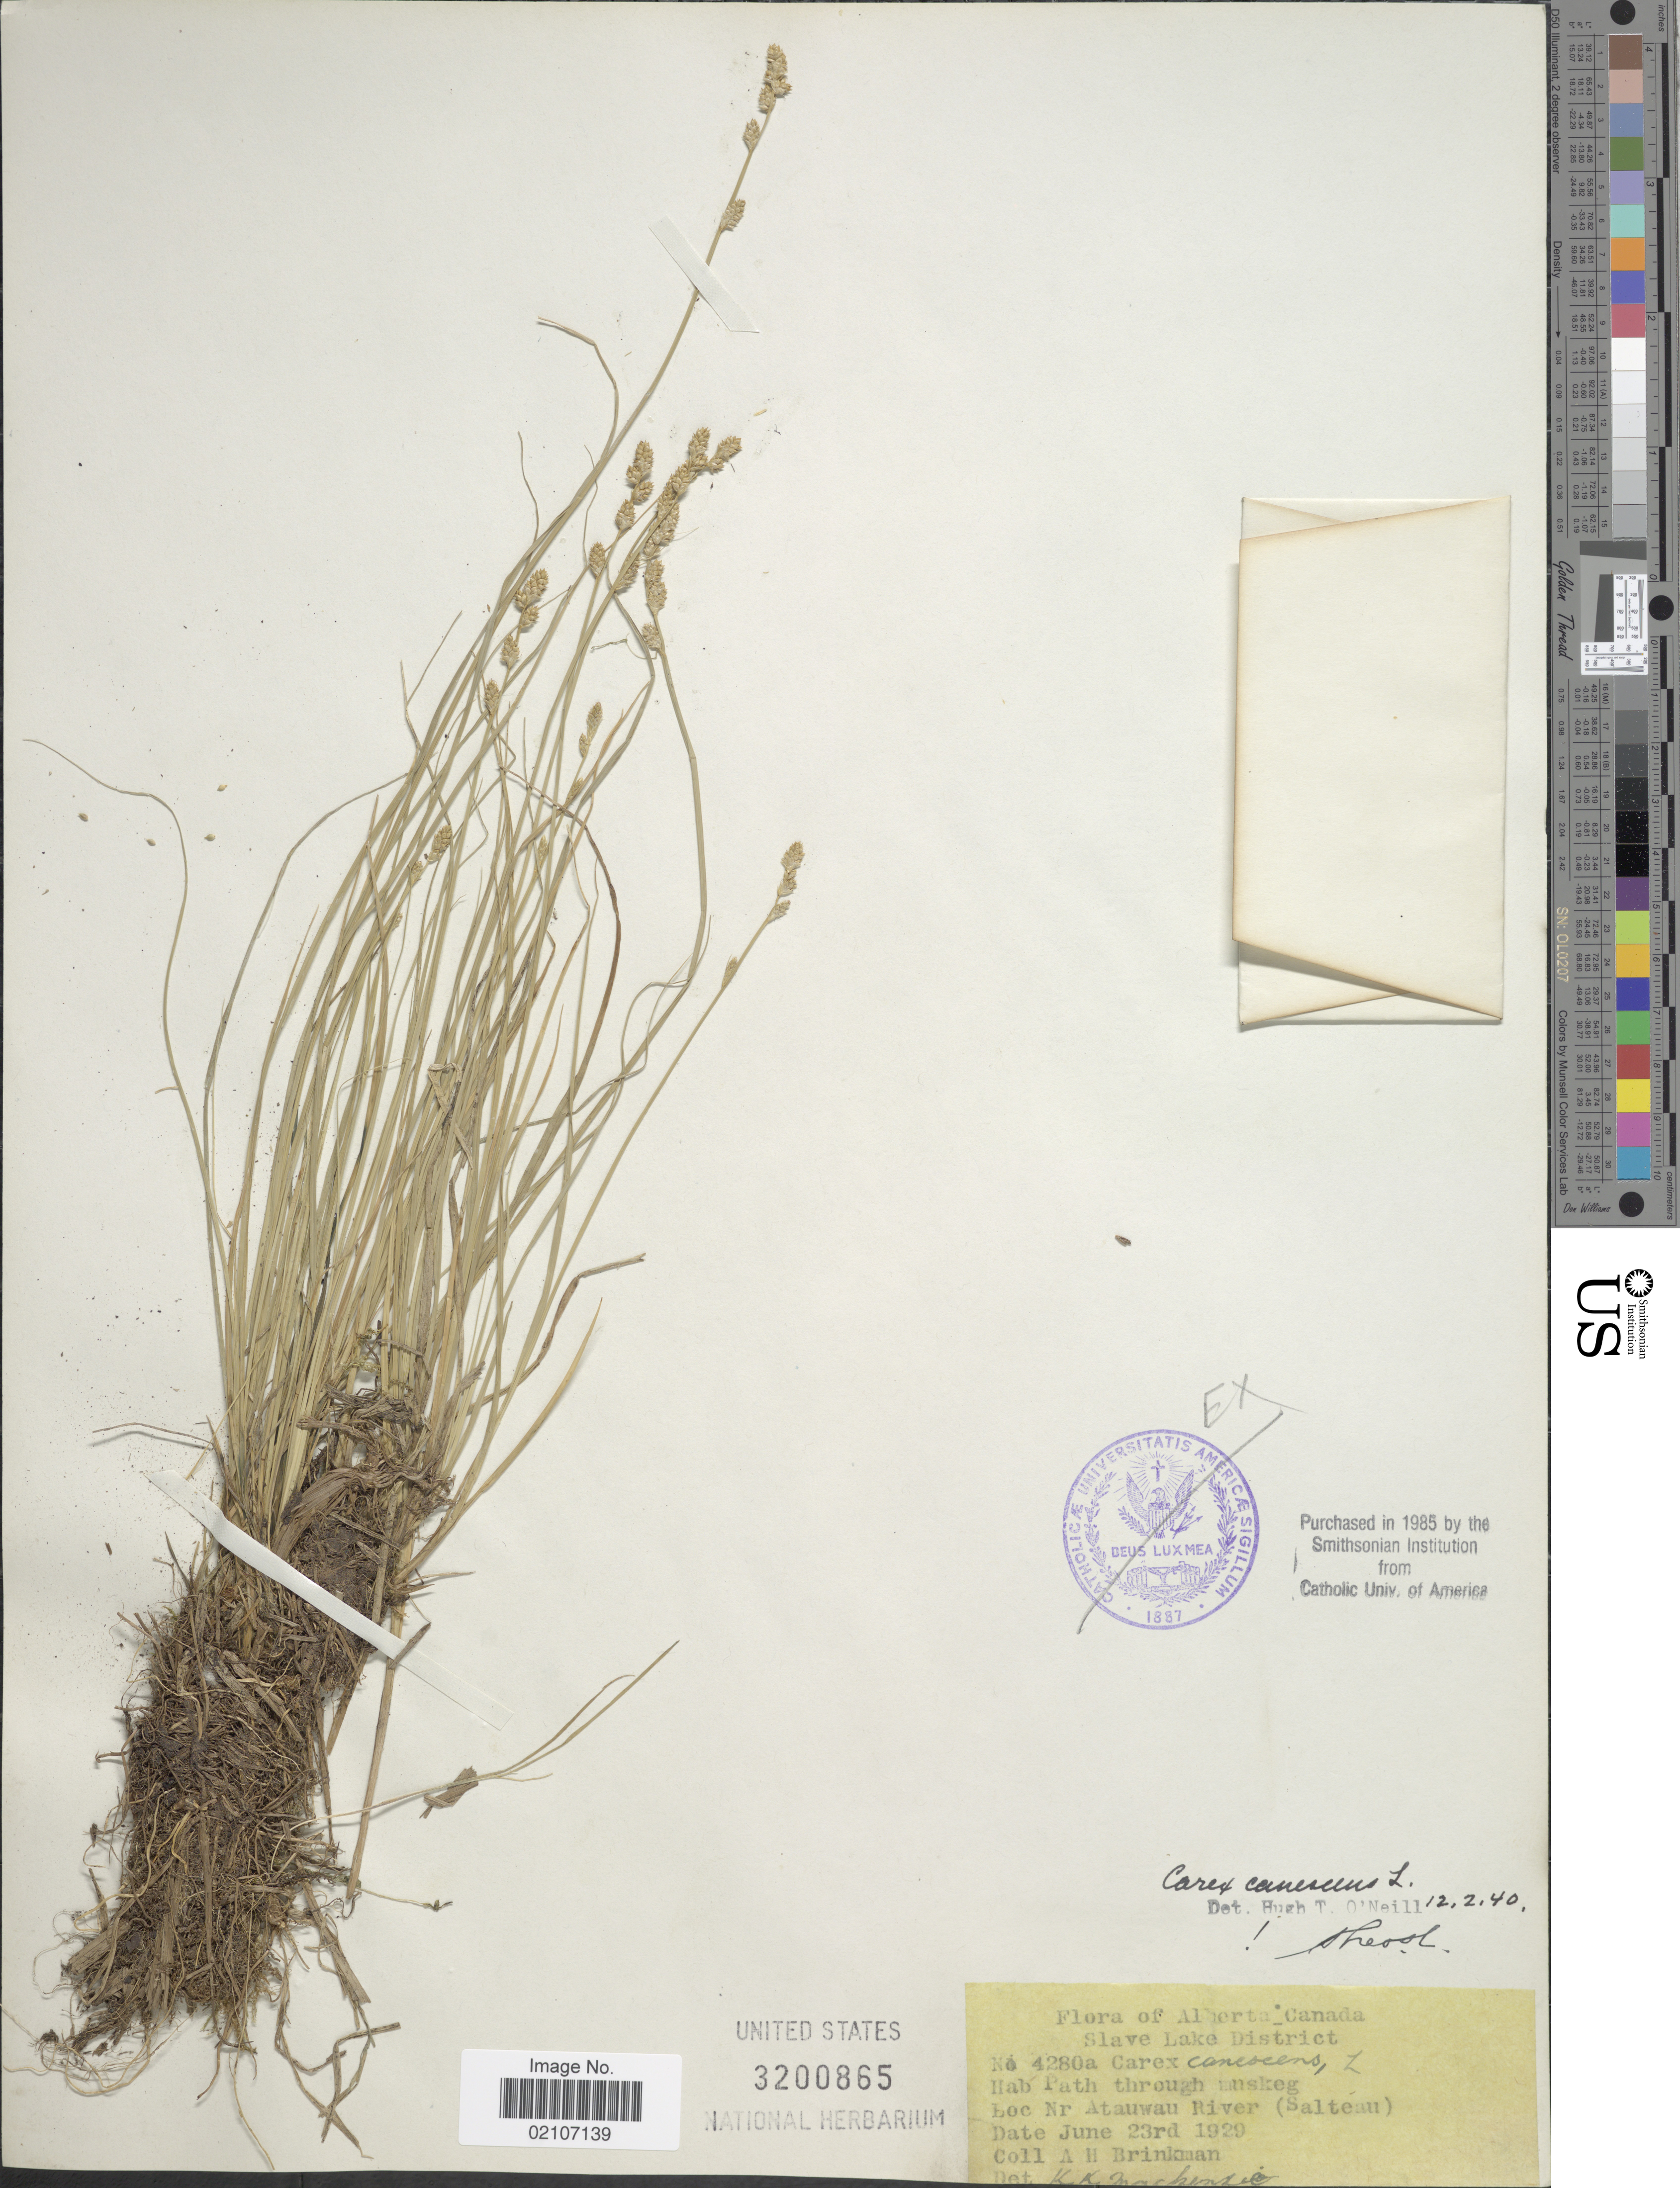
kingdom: Plantae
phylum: Tracheophyta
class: Liliopsida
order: Poales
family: Cyperaceae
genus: Carex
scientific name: Carex canescens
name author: L.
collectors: A. Brinkman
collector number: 4280a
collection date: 1929-06-23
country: Canada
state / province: Alberta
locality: Slave Lake District, Nr. Atauwau River (Salteau)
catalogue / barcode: US 3200865